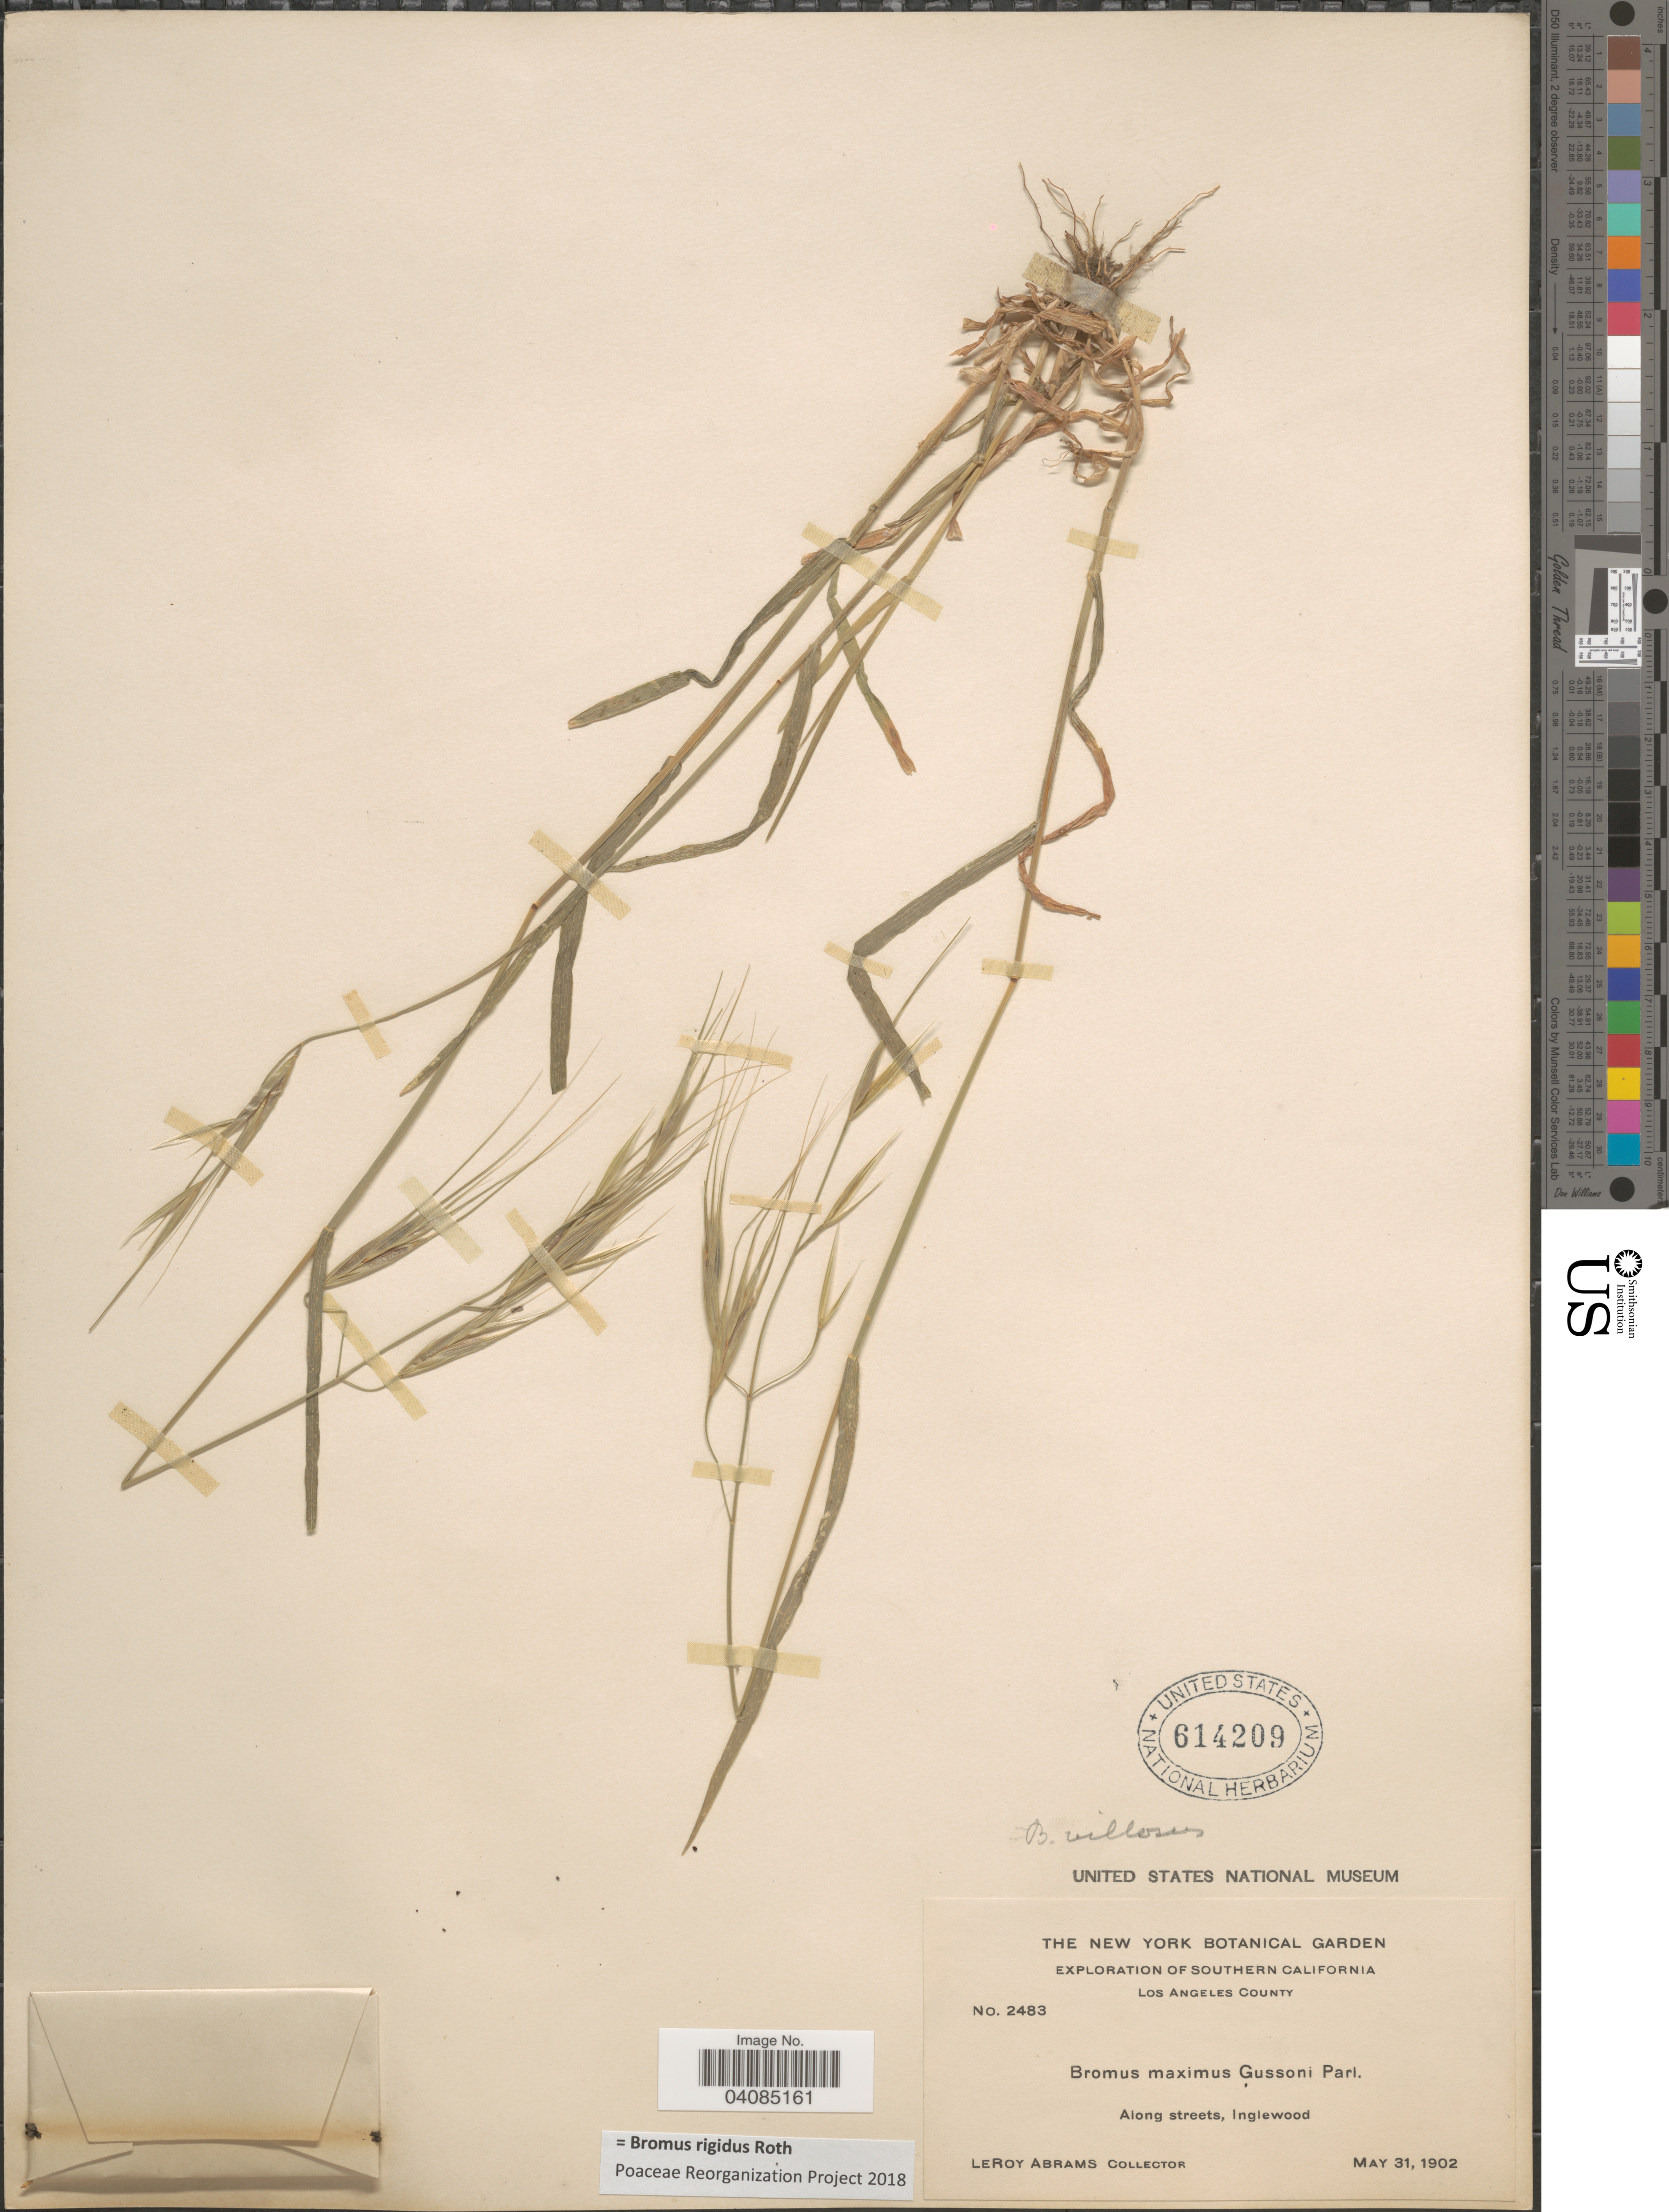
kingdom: Plantae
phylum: Tracheophyta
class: Liliopsida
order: Poales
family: Poaceae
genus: Bromus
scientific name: Bromus rigidus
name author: Roth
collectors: L. Abrams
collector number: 2483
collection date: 1902-05-31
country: United States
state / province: California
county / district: Los Angeles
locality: Exploration of Southern California. Los Angeles County. Along streets, Inglewood.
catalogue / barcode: US 614209